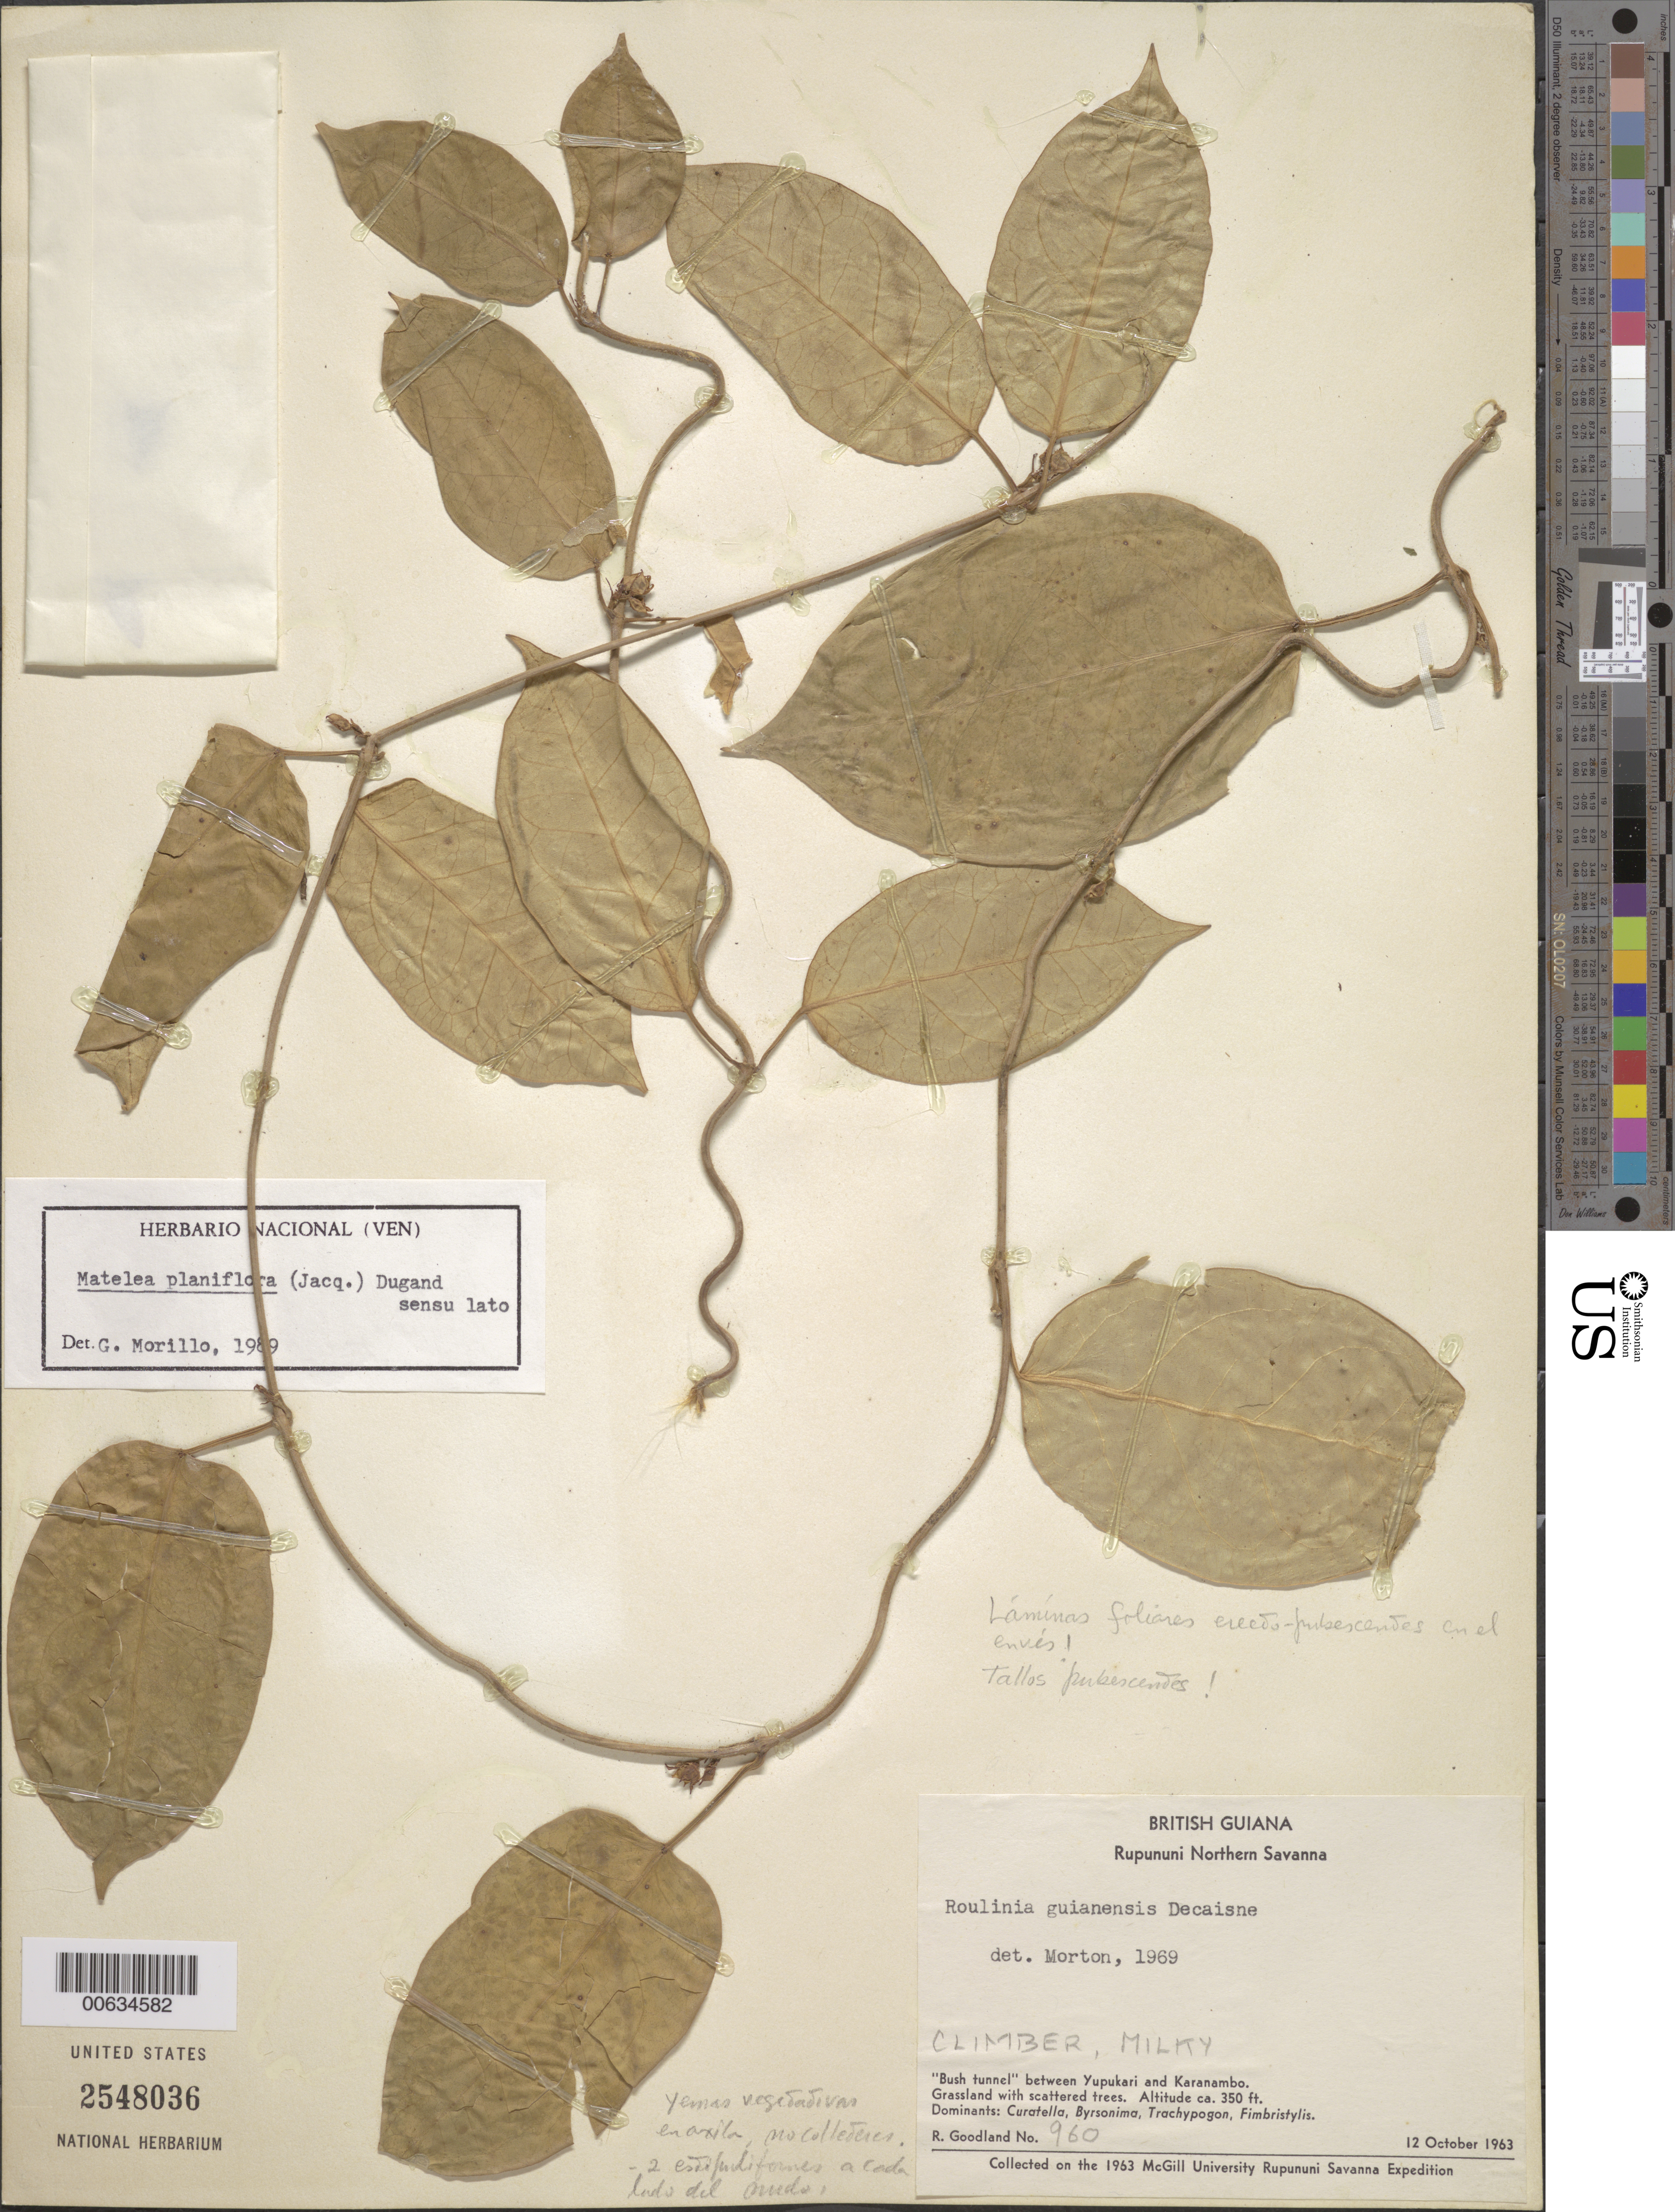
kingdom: Plantae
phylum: Tracheophyta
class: Magnoliopsida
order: Gentianales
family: Apocynaceae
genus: Matelea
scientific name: Matelea planiflora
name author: (Jacq.) Dugand G.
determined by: Morillo, G. N.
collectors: R. Goodland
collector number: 960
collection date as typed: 12-Oct-63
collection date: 1963-10-12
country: Guyana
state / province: U. Takutu-U. Essequibo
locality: Rupununi Northern Savanna, Yupukari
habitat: Path through forest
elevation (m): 107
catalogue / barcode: US 2548036